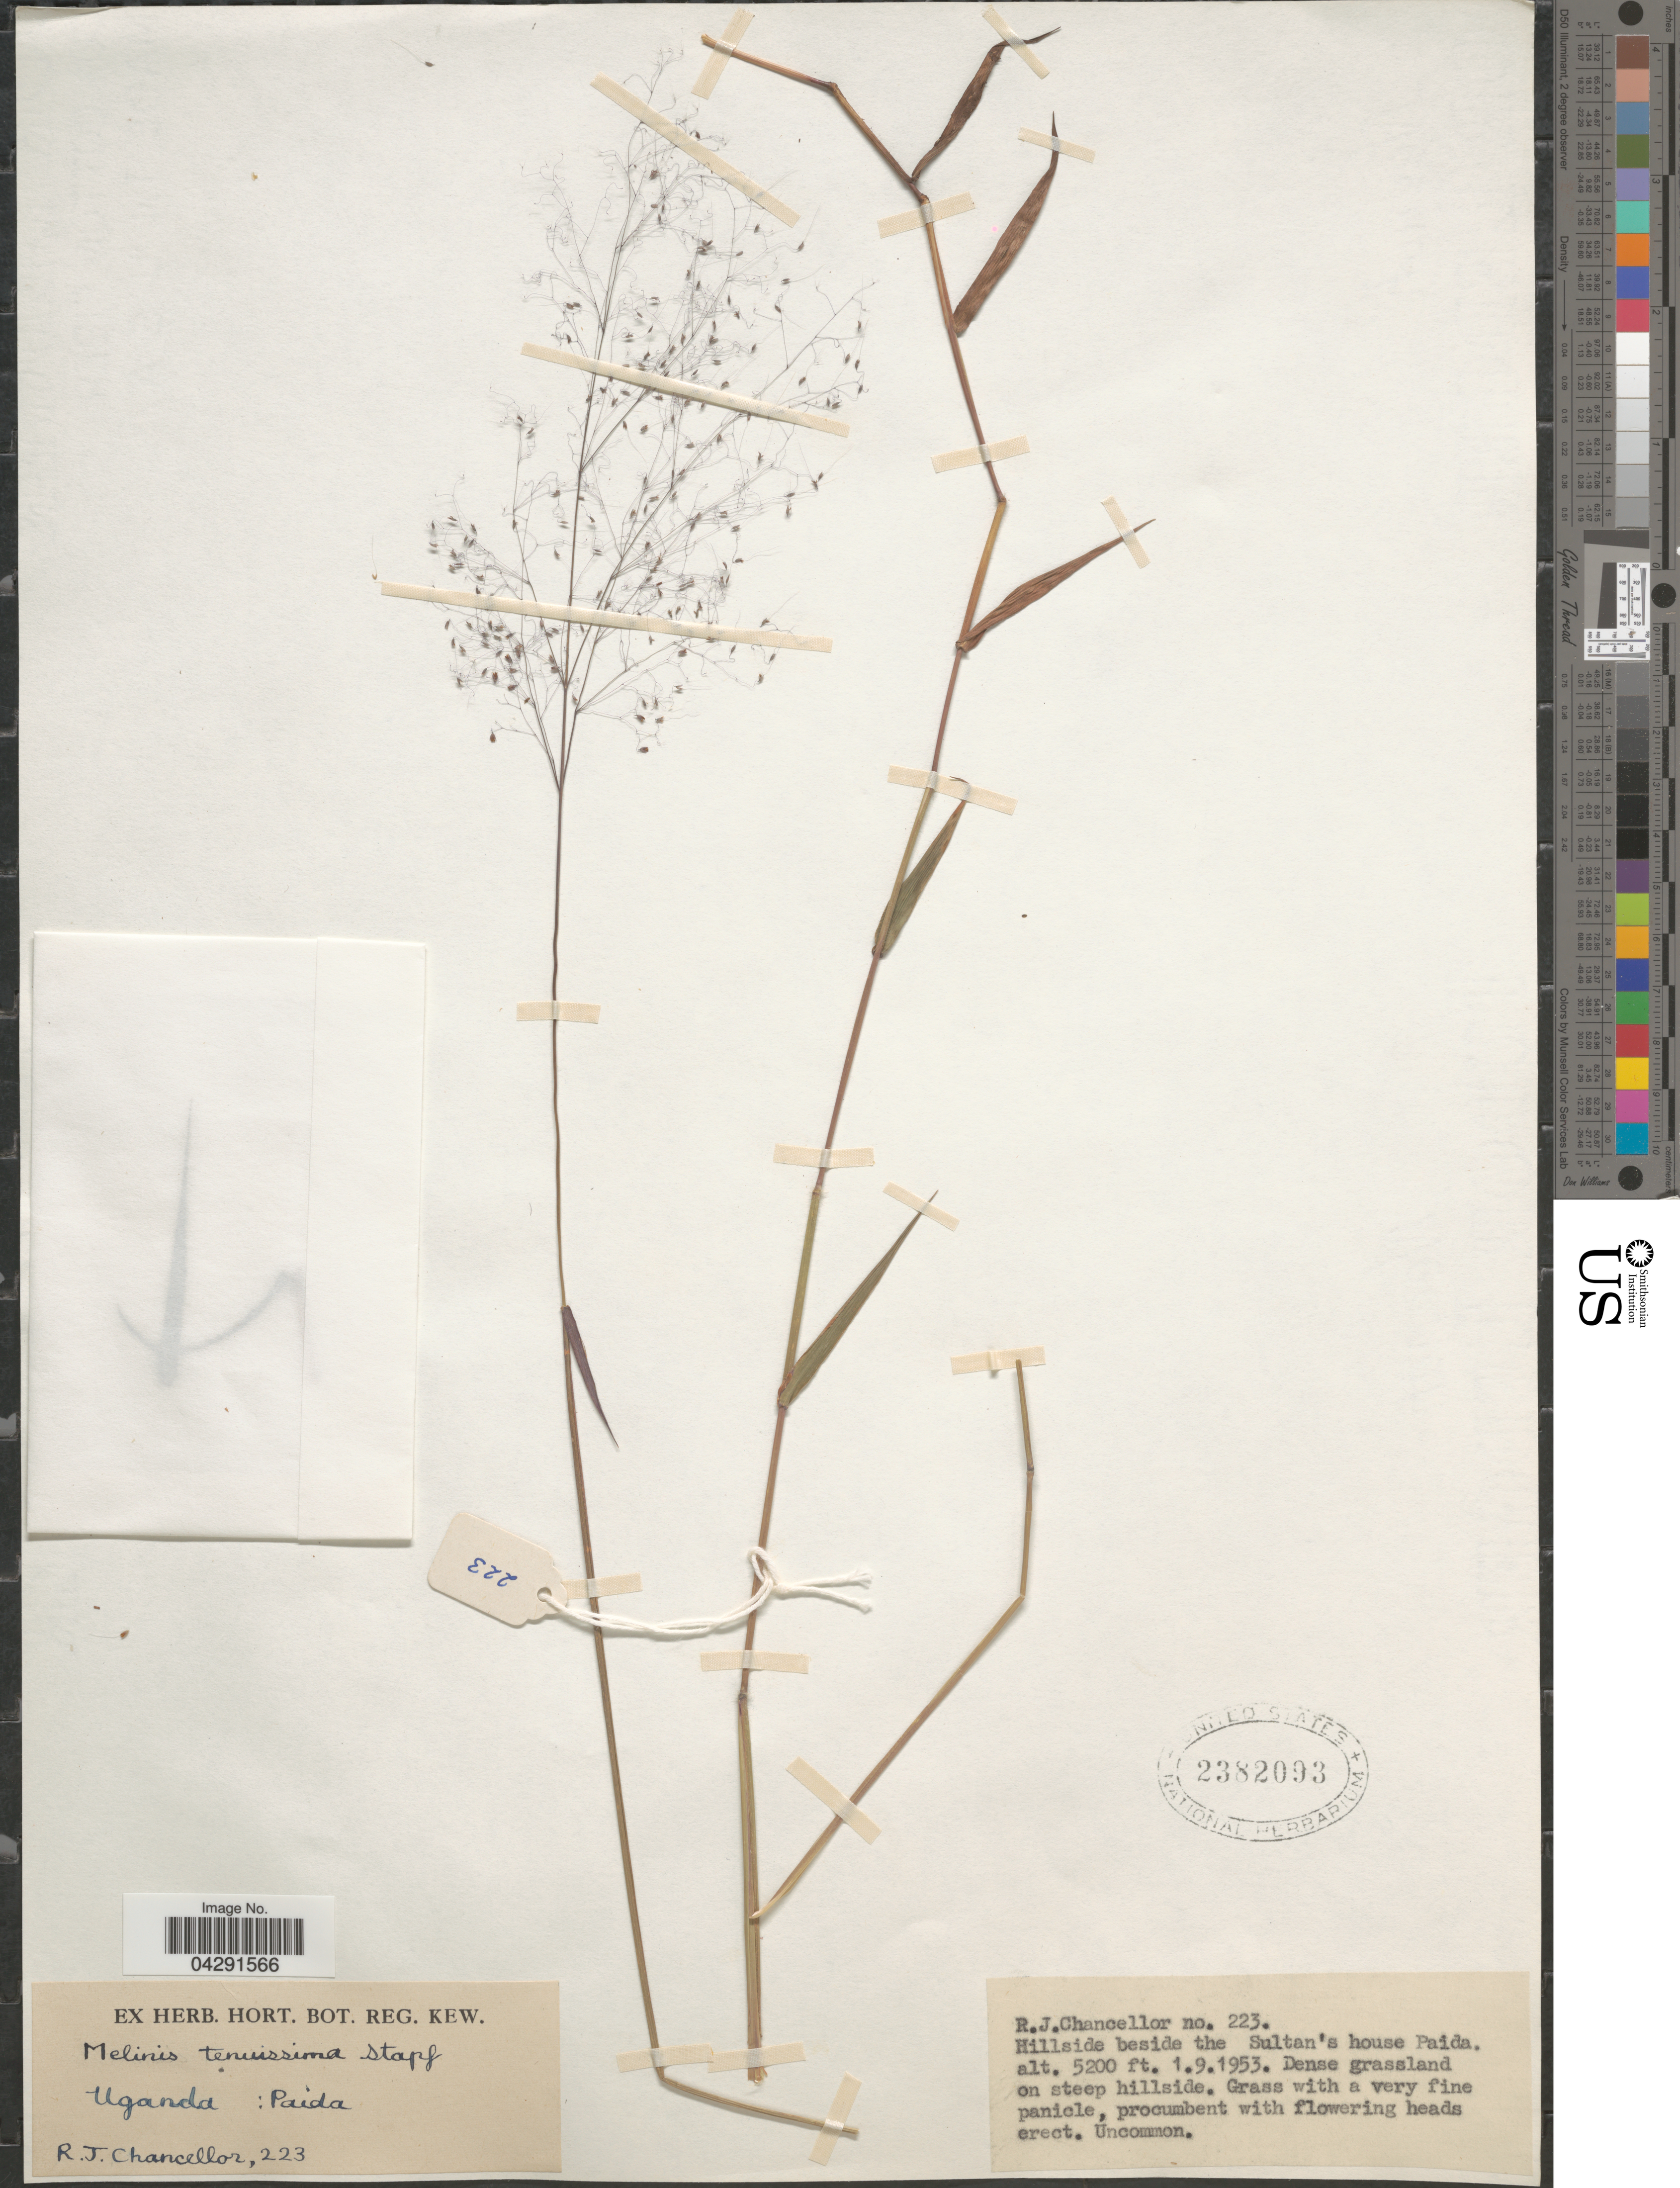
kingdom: Plantae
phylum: Tracheophyta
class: Liliopsida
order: Poales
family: Poaceae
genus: Melinis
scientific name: Melinis tenuissima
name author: Stapf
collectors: R. Chancellor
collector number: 223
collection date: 1953-09-01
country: Uganda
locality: Paida. Hillside beside the Sultan's house Paida. 2382093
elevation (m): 1585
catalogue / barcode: US 2382093